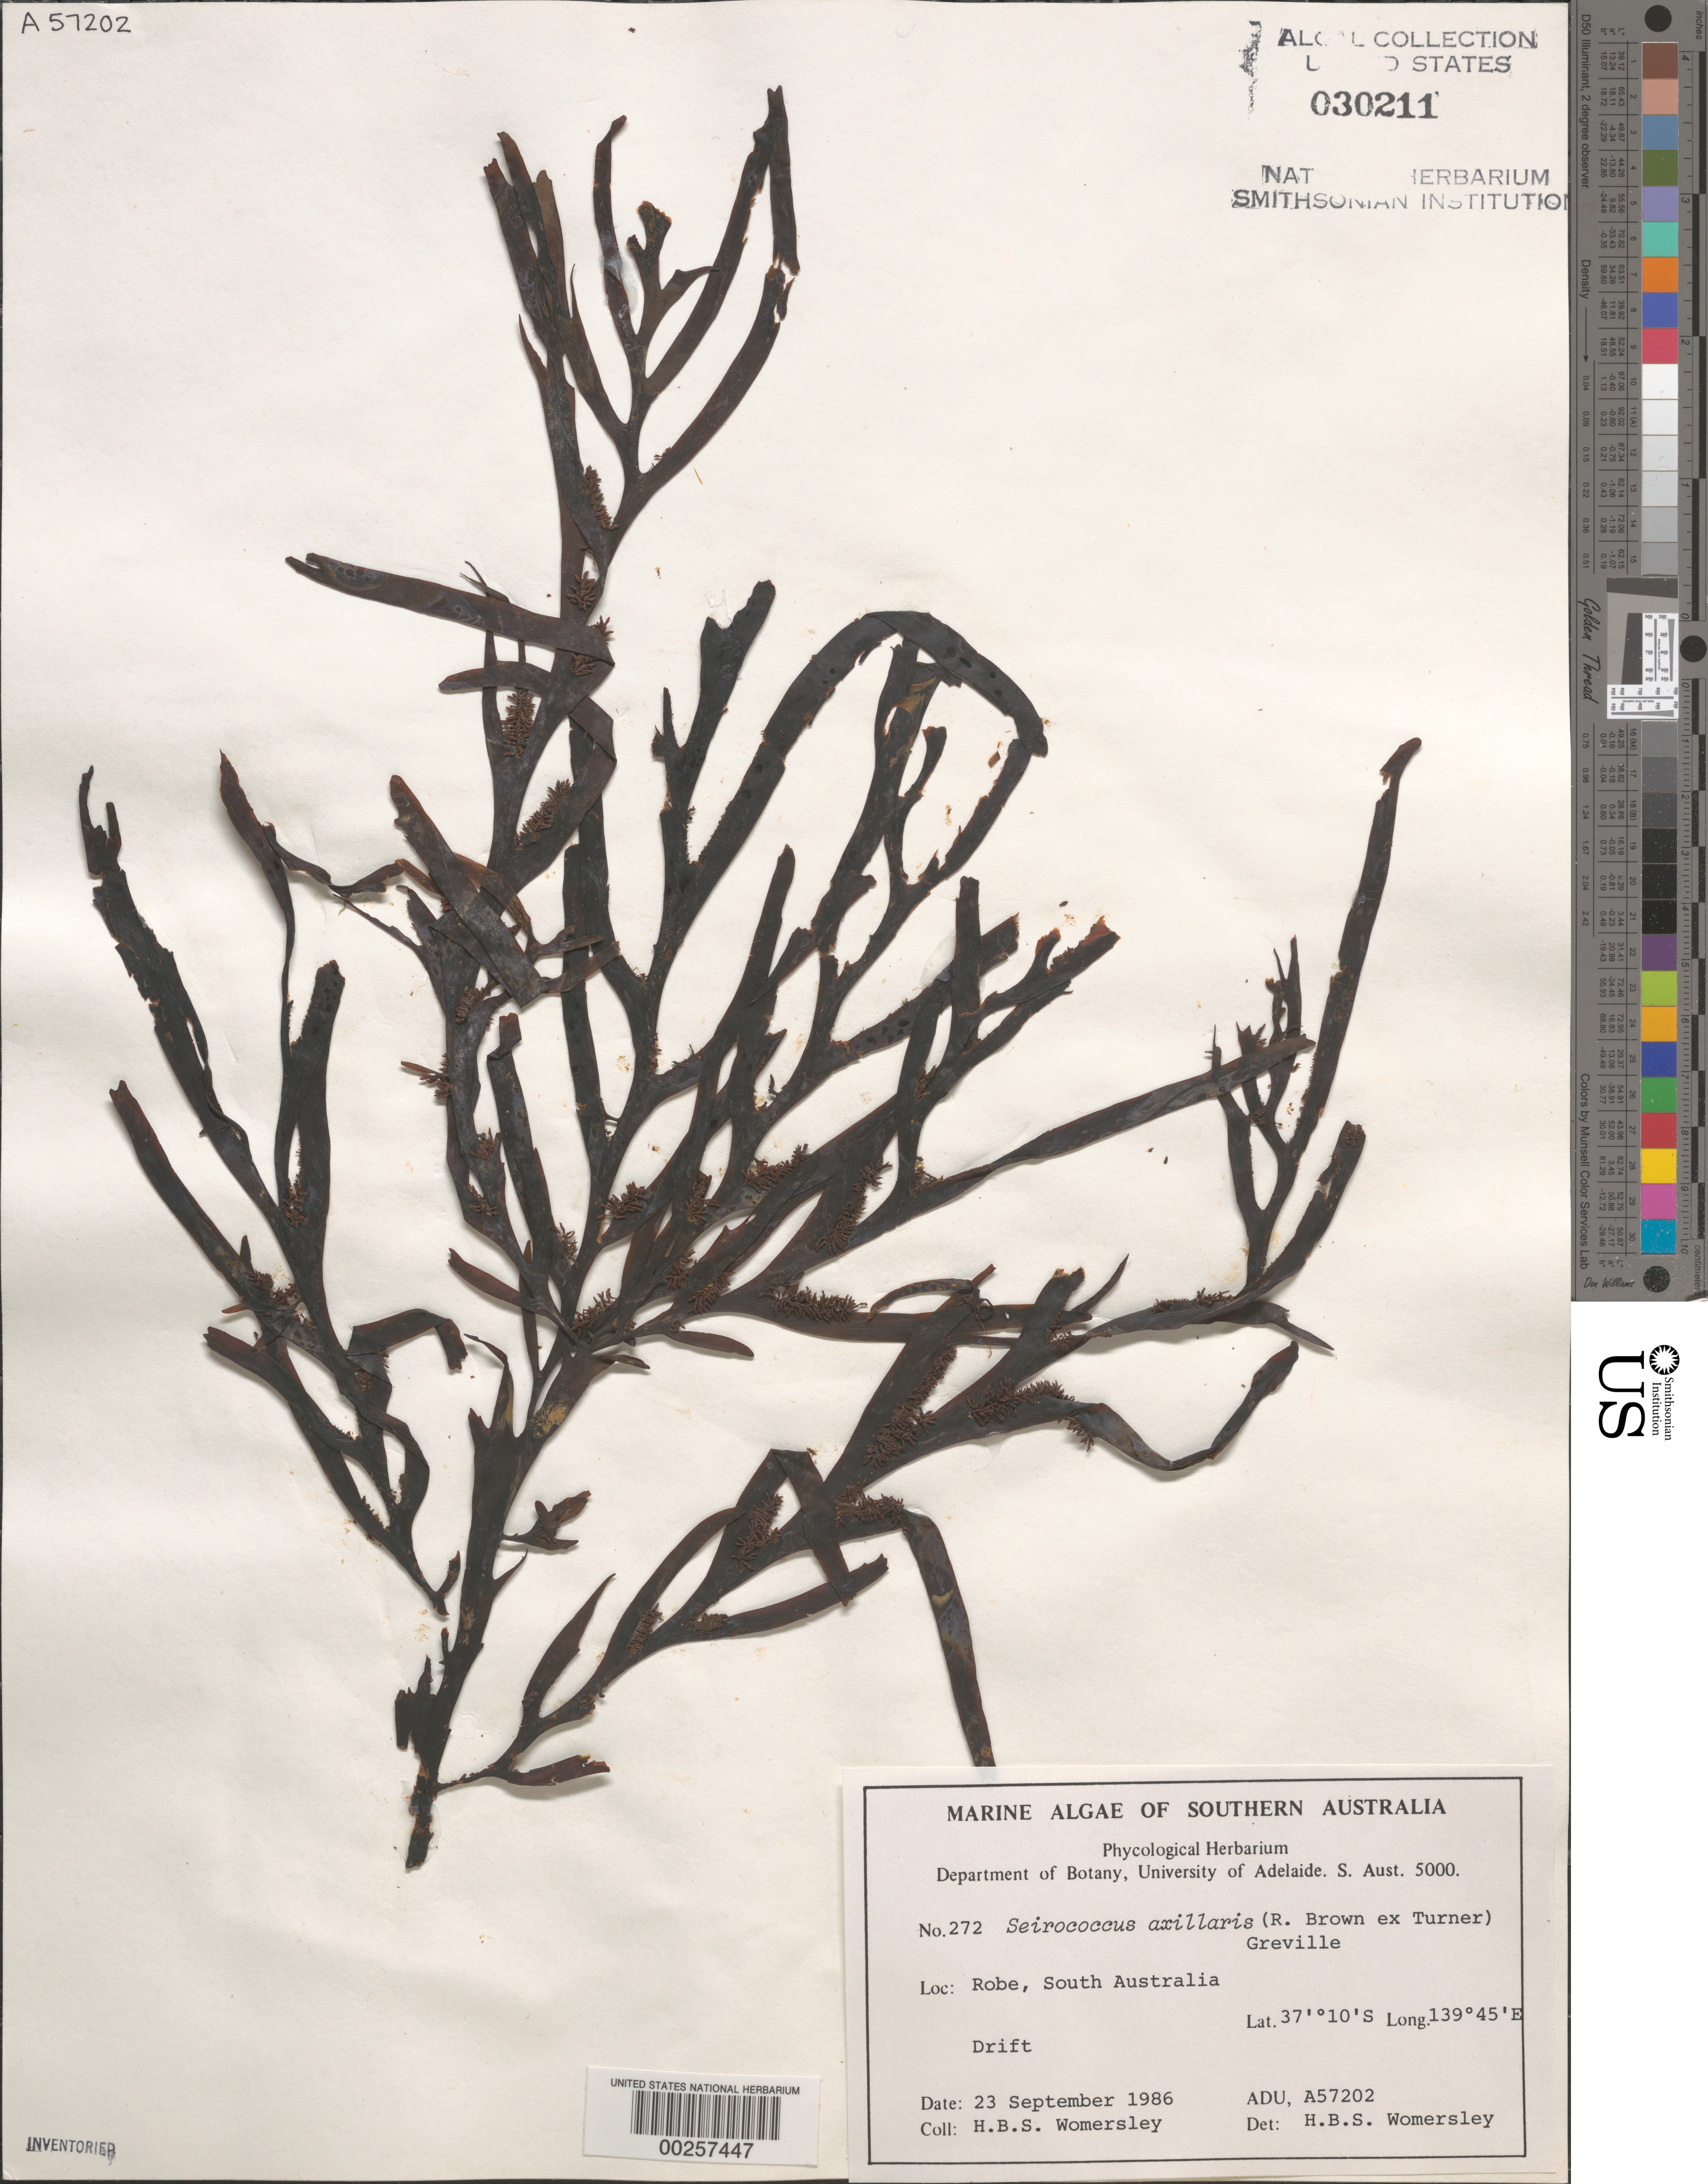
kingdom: Chromista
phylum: Ochrophyta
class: Phaeophyceae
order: Fucales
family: Seirococcaceae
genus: Seirococcus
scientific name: Seirococcus axillaris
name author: (R.Brown ex Turner) Greville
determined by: Womersley, H. B. S.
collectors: H. B. S. Womersley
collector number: ADU A57202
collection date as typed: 23 Sep 1986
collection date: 1986-09-23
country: Australia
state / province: South Australia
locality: Robe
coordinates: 37 10' S, 139 45' E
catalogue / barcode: US 30211